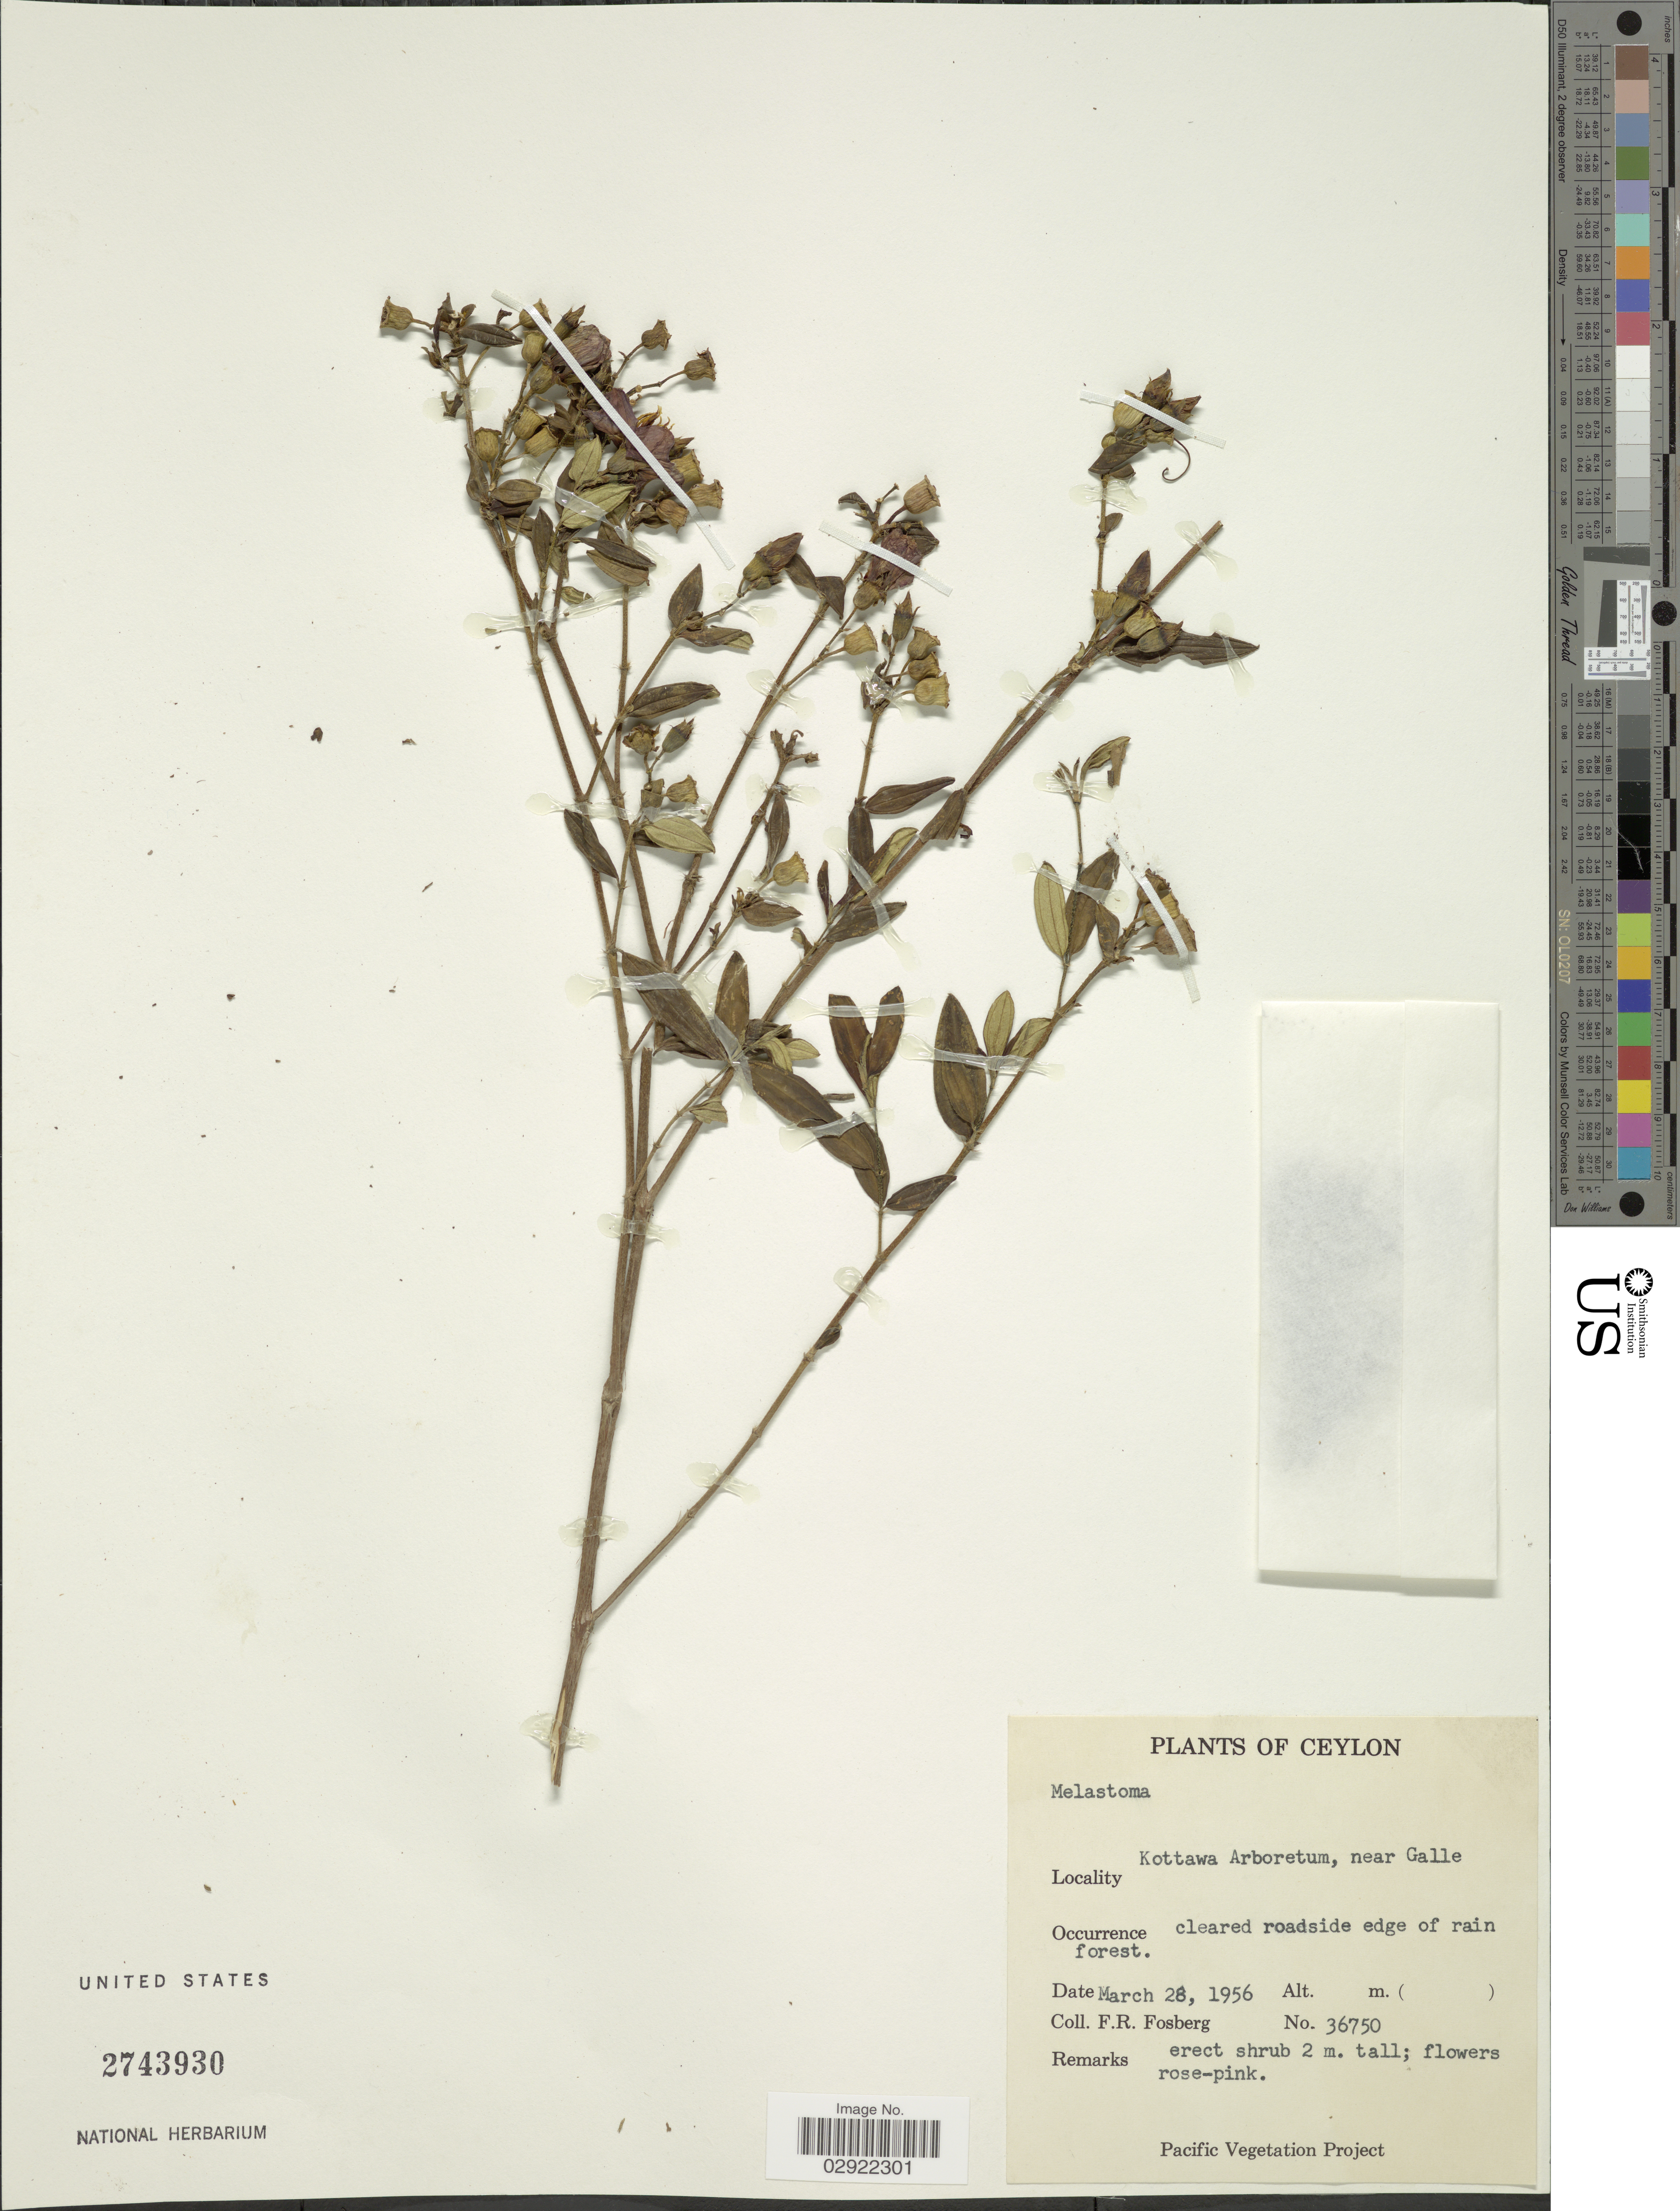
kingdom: Plantae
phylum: Tracheophyta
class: Magnoliopsida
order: Myrtales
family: Melastomataceae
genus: Osbeckia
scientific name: Osbeckia sp.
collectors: F. R. Fosberg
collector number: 36750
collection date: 1956-03-28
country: Sri Lanka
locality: Ceylon. Kottawa Arboretum, near Galle.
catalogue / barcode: US 2743930